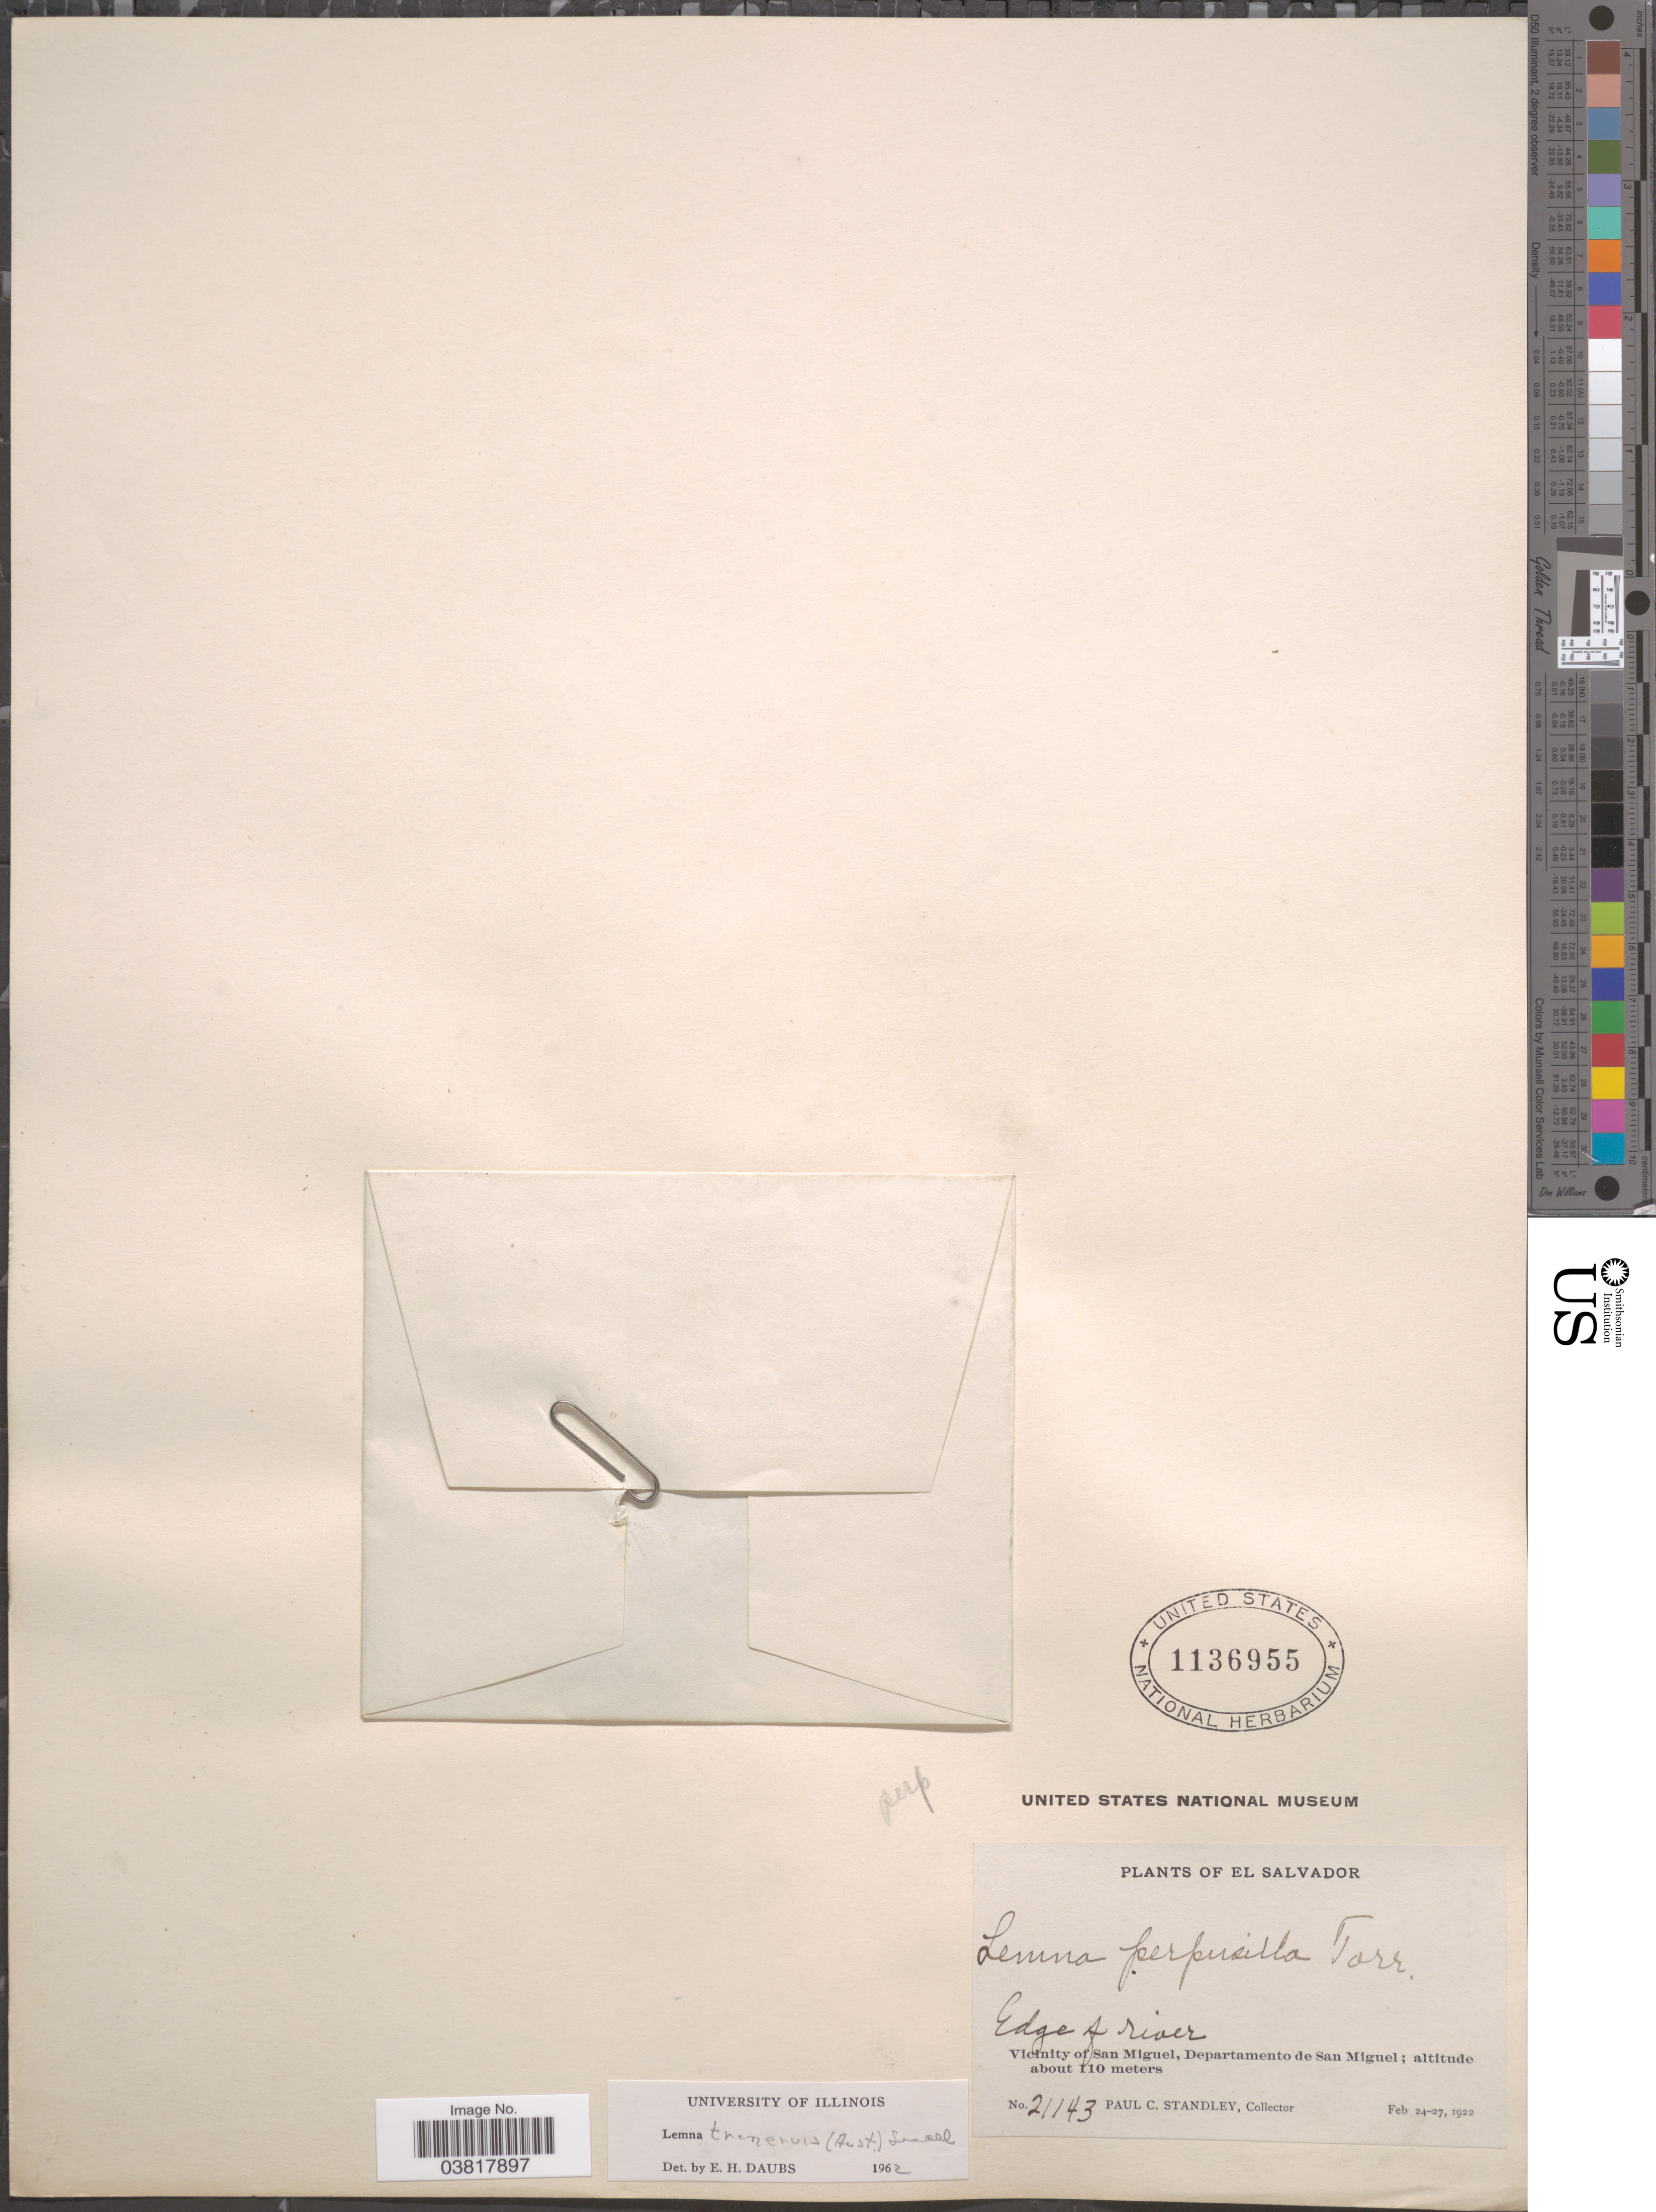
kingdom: Plantae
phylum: Tracheophyta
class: Liliopsida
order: Alismatales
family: Araceae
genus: Lemna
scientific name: Lemna trinervis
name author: Small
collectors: P. C. Standley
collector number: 21143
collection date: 1922-02-24/1922-02-27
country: El Salvador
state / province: San Miguel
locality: Vicinity of San Miguel, Departamento de San Miguel.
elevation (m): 110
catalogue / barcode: US 1136955